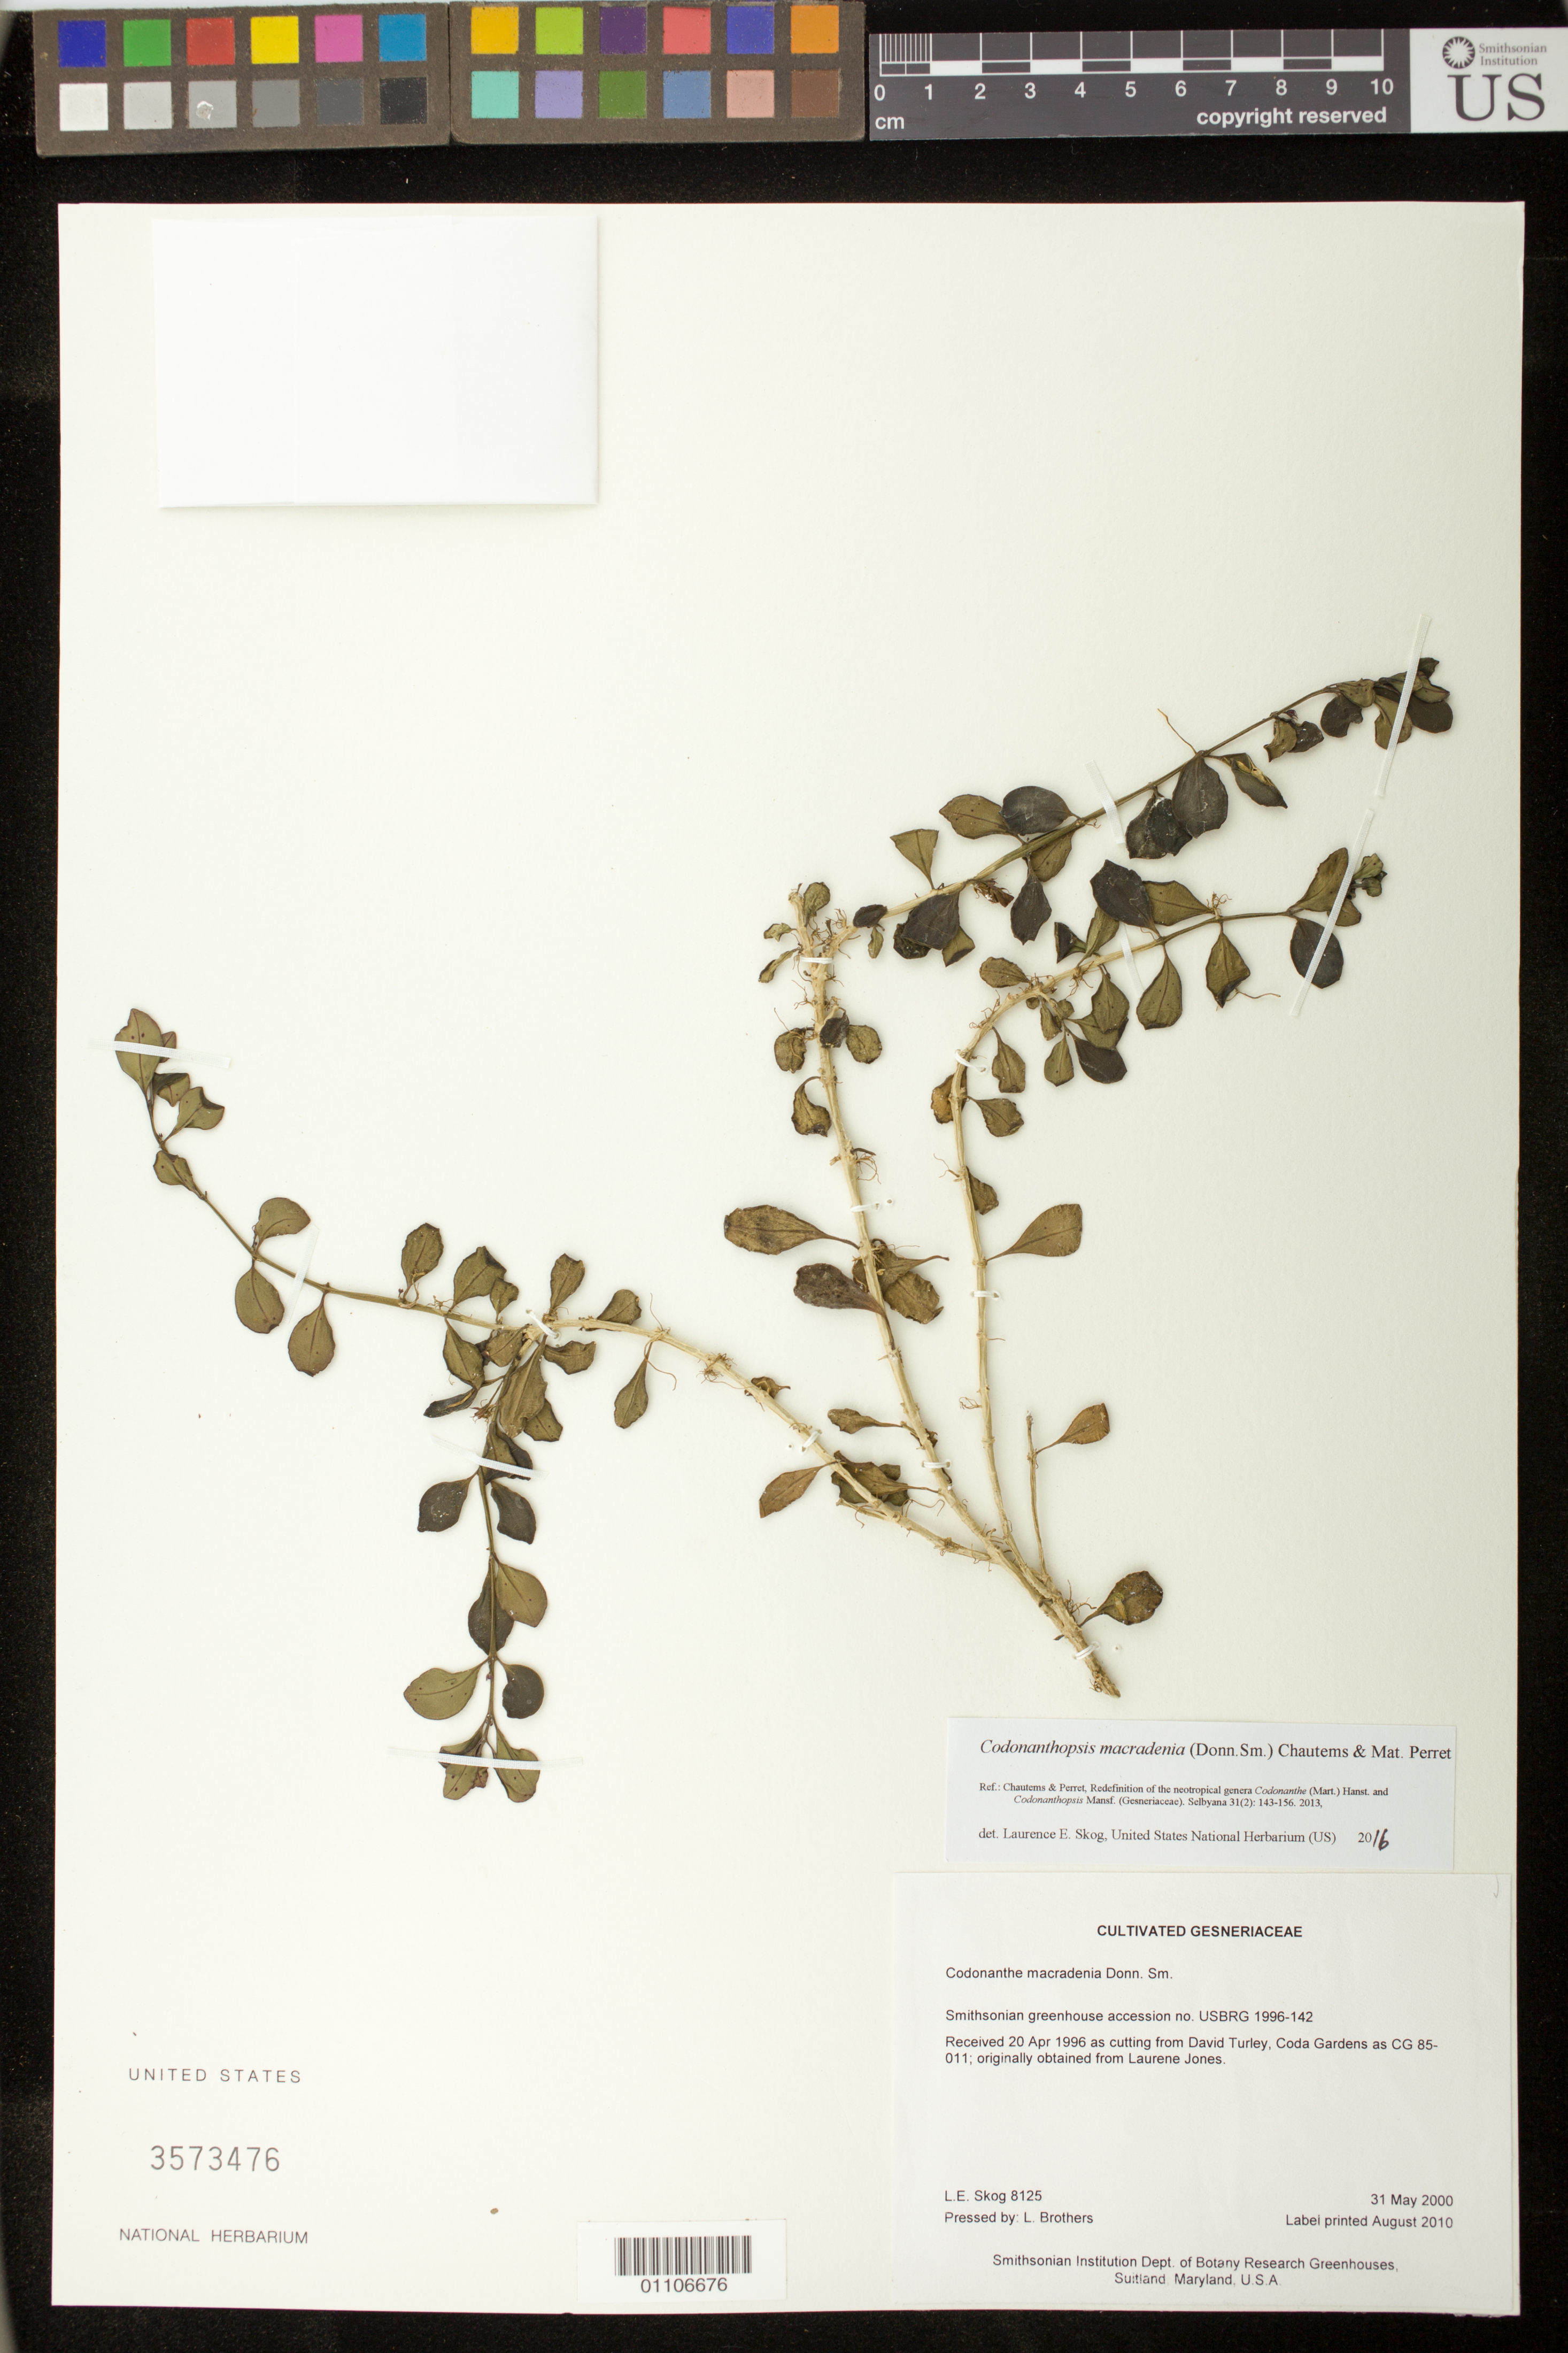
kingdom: Plantae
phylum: Tracheophyta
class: Magnoliopsida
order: Lamiales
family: Gesneriaceae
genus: Codonanthopsis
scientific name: Codonanthopsis macradenia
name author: (Donn. Sm.) Chautems & Mat.Perret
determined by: Skog, Laurence E.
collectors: L. E. Skog & L. Brothers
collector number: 8125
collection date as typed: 31 May 2000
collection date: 2000-05-31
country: United States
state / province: Maryland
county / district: Prince George's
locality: Smithsonian Institution Dept. of Botany Research Greenhouses, Suitland, Maryland, U.S.A.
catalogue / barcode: US 3573476